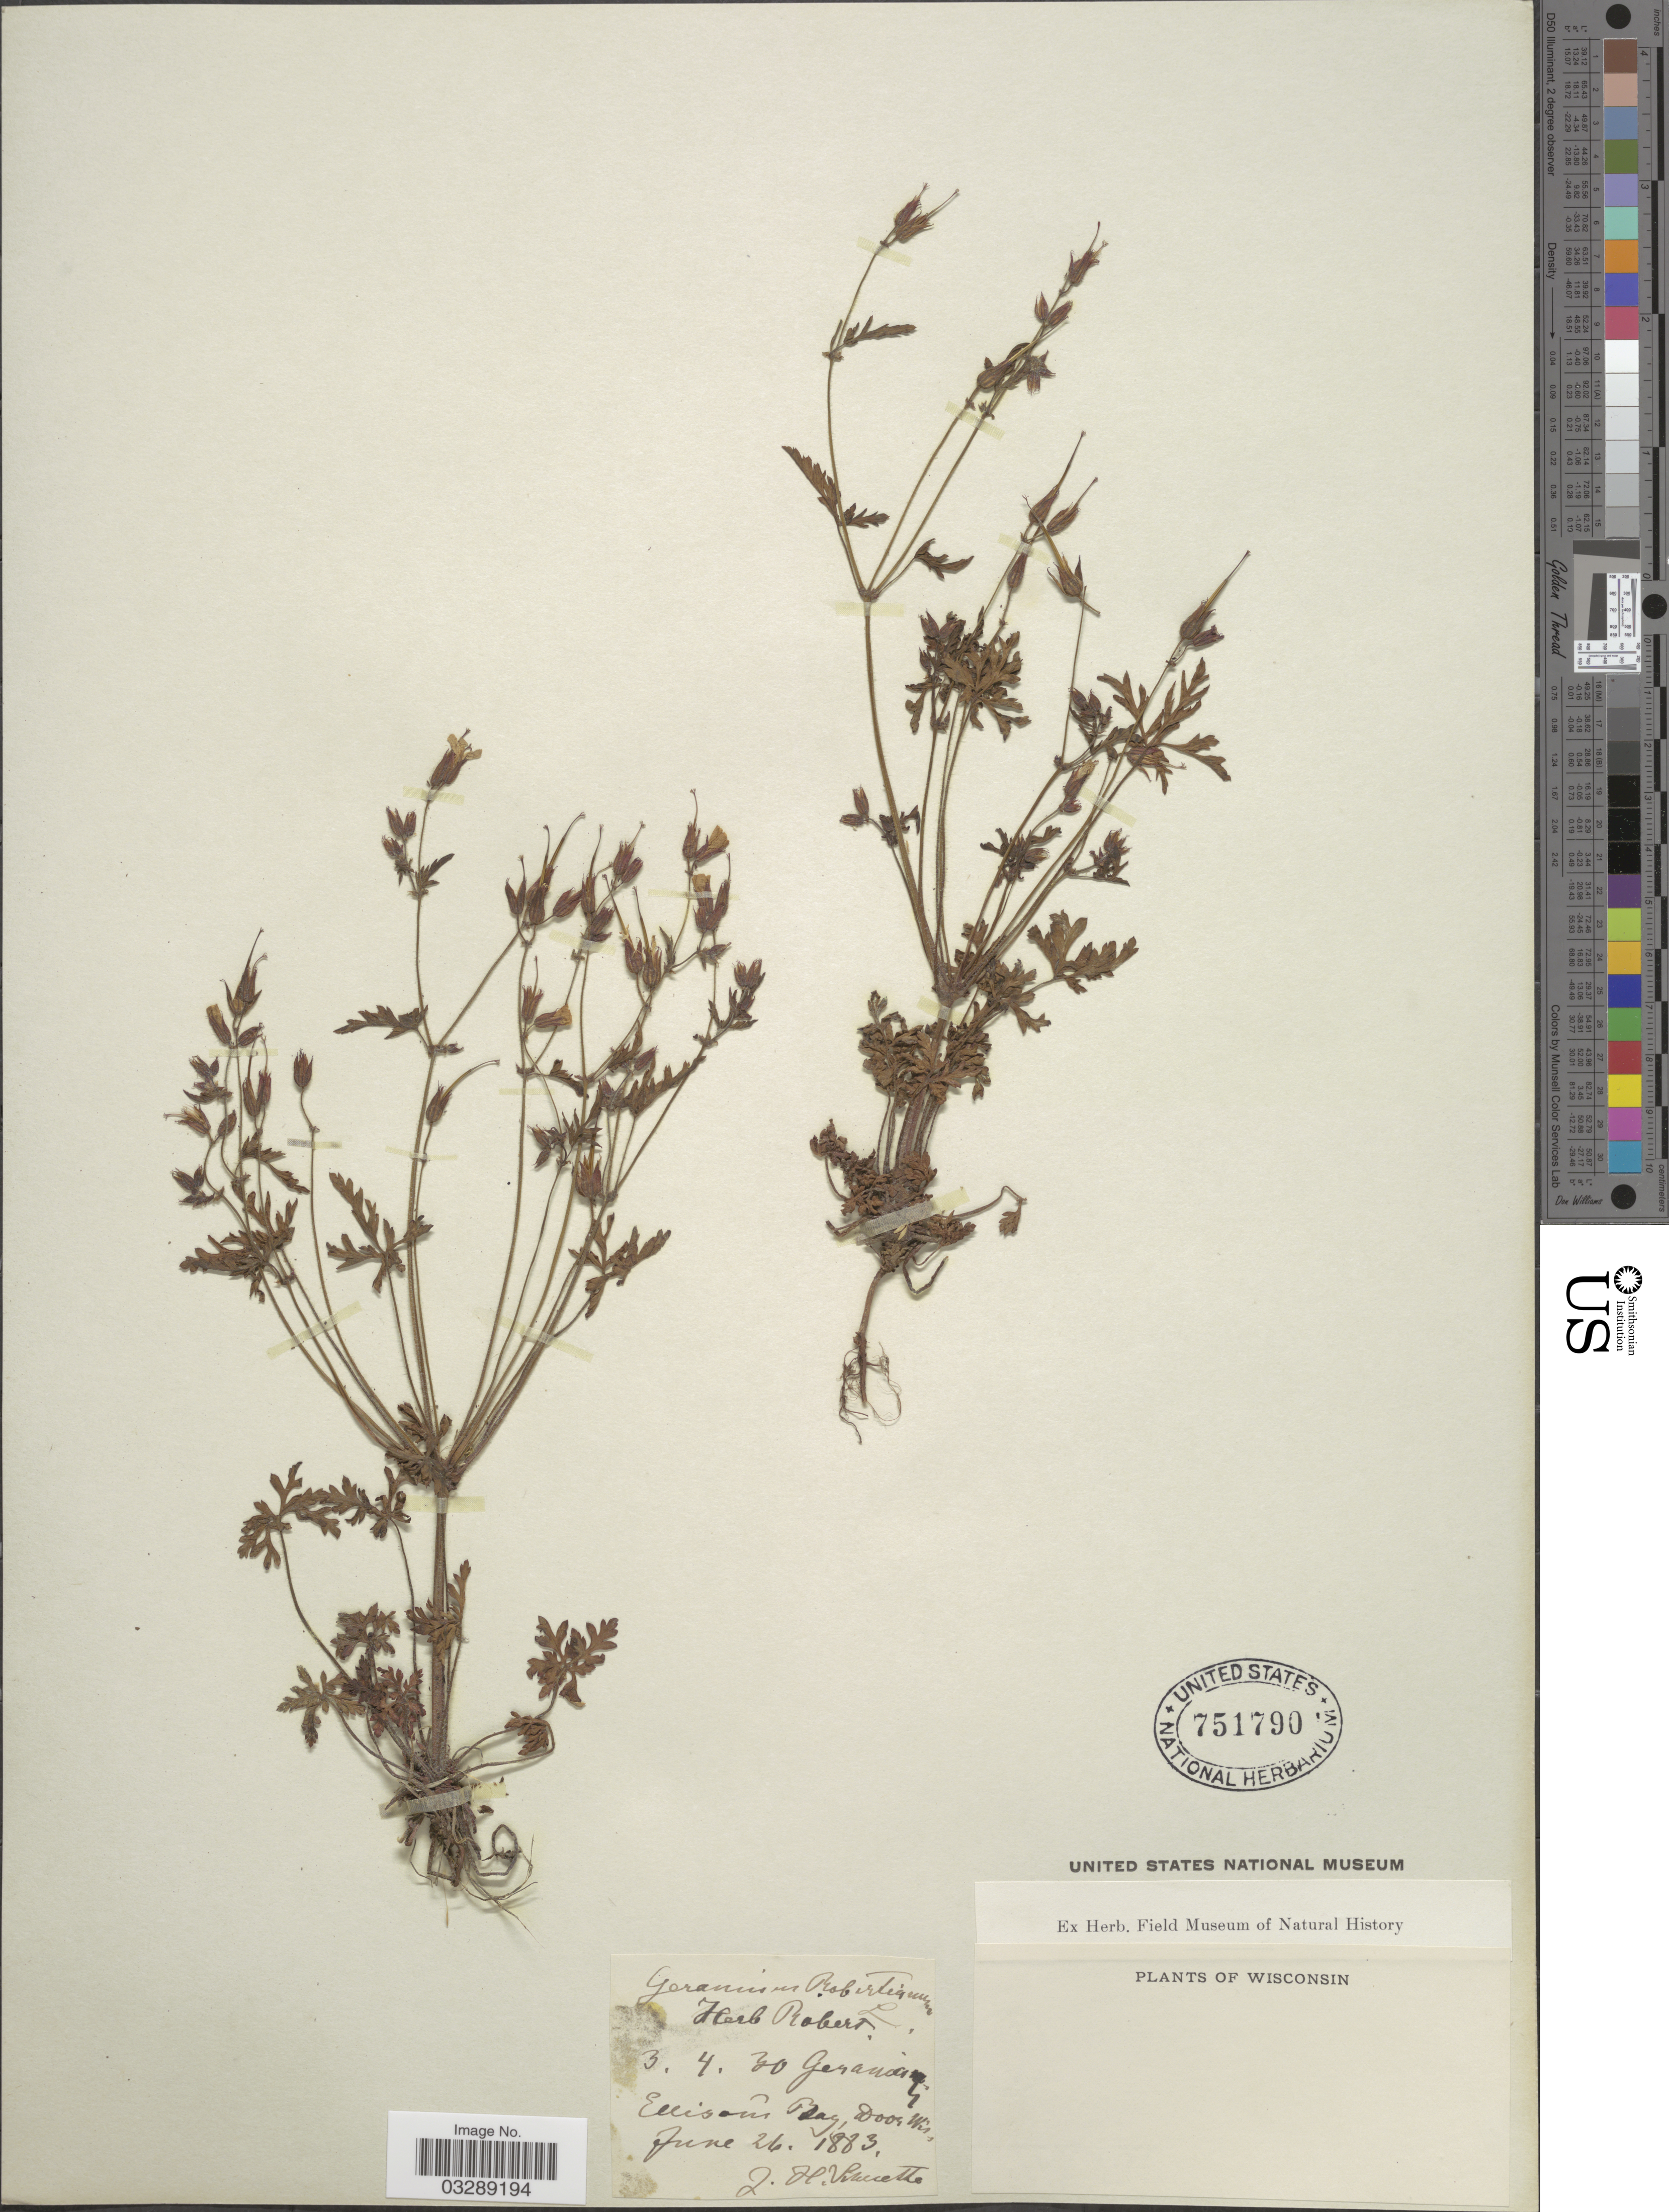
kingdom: Plantae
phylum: Tracheophyta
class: Magnoliopsida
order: Geraniales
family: Geraniaceae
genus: Geranium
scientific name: Geranium robertianum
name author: L.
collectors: J. H. Schuette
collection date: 1883-06-26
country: United States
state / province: Wisconsin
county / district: Door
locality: Ellison's Bay, Door [Door Co.], Wis.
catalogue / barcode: US 751790